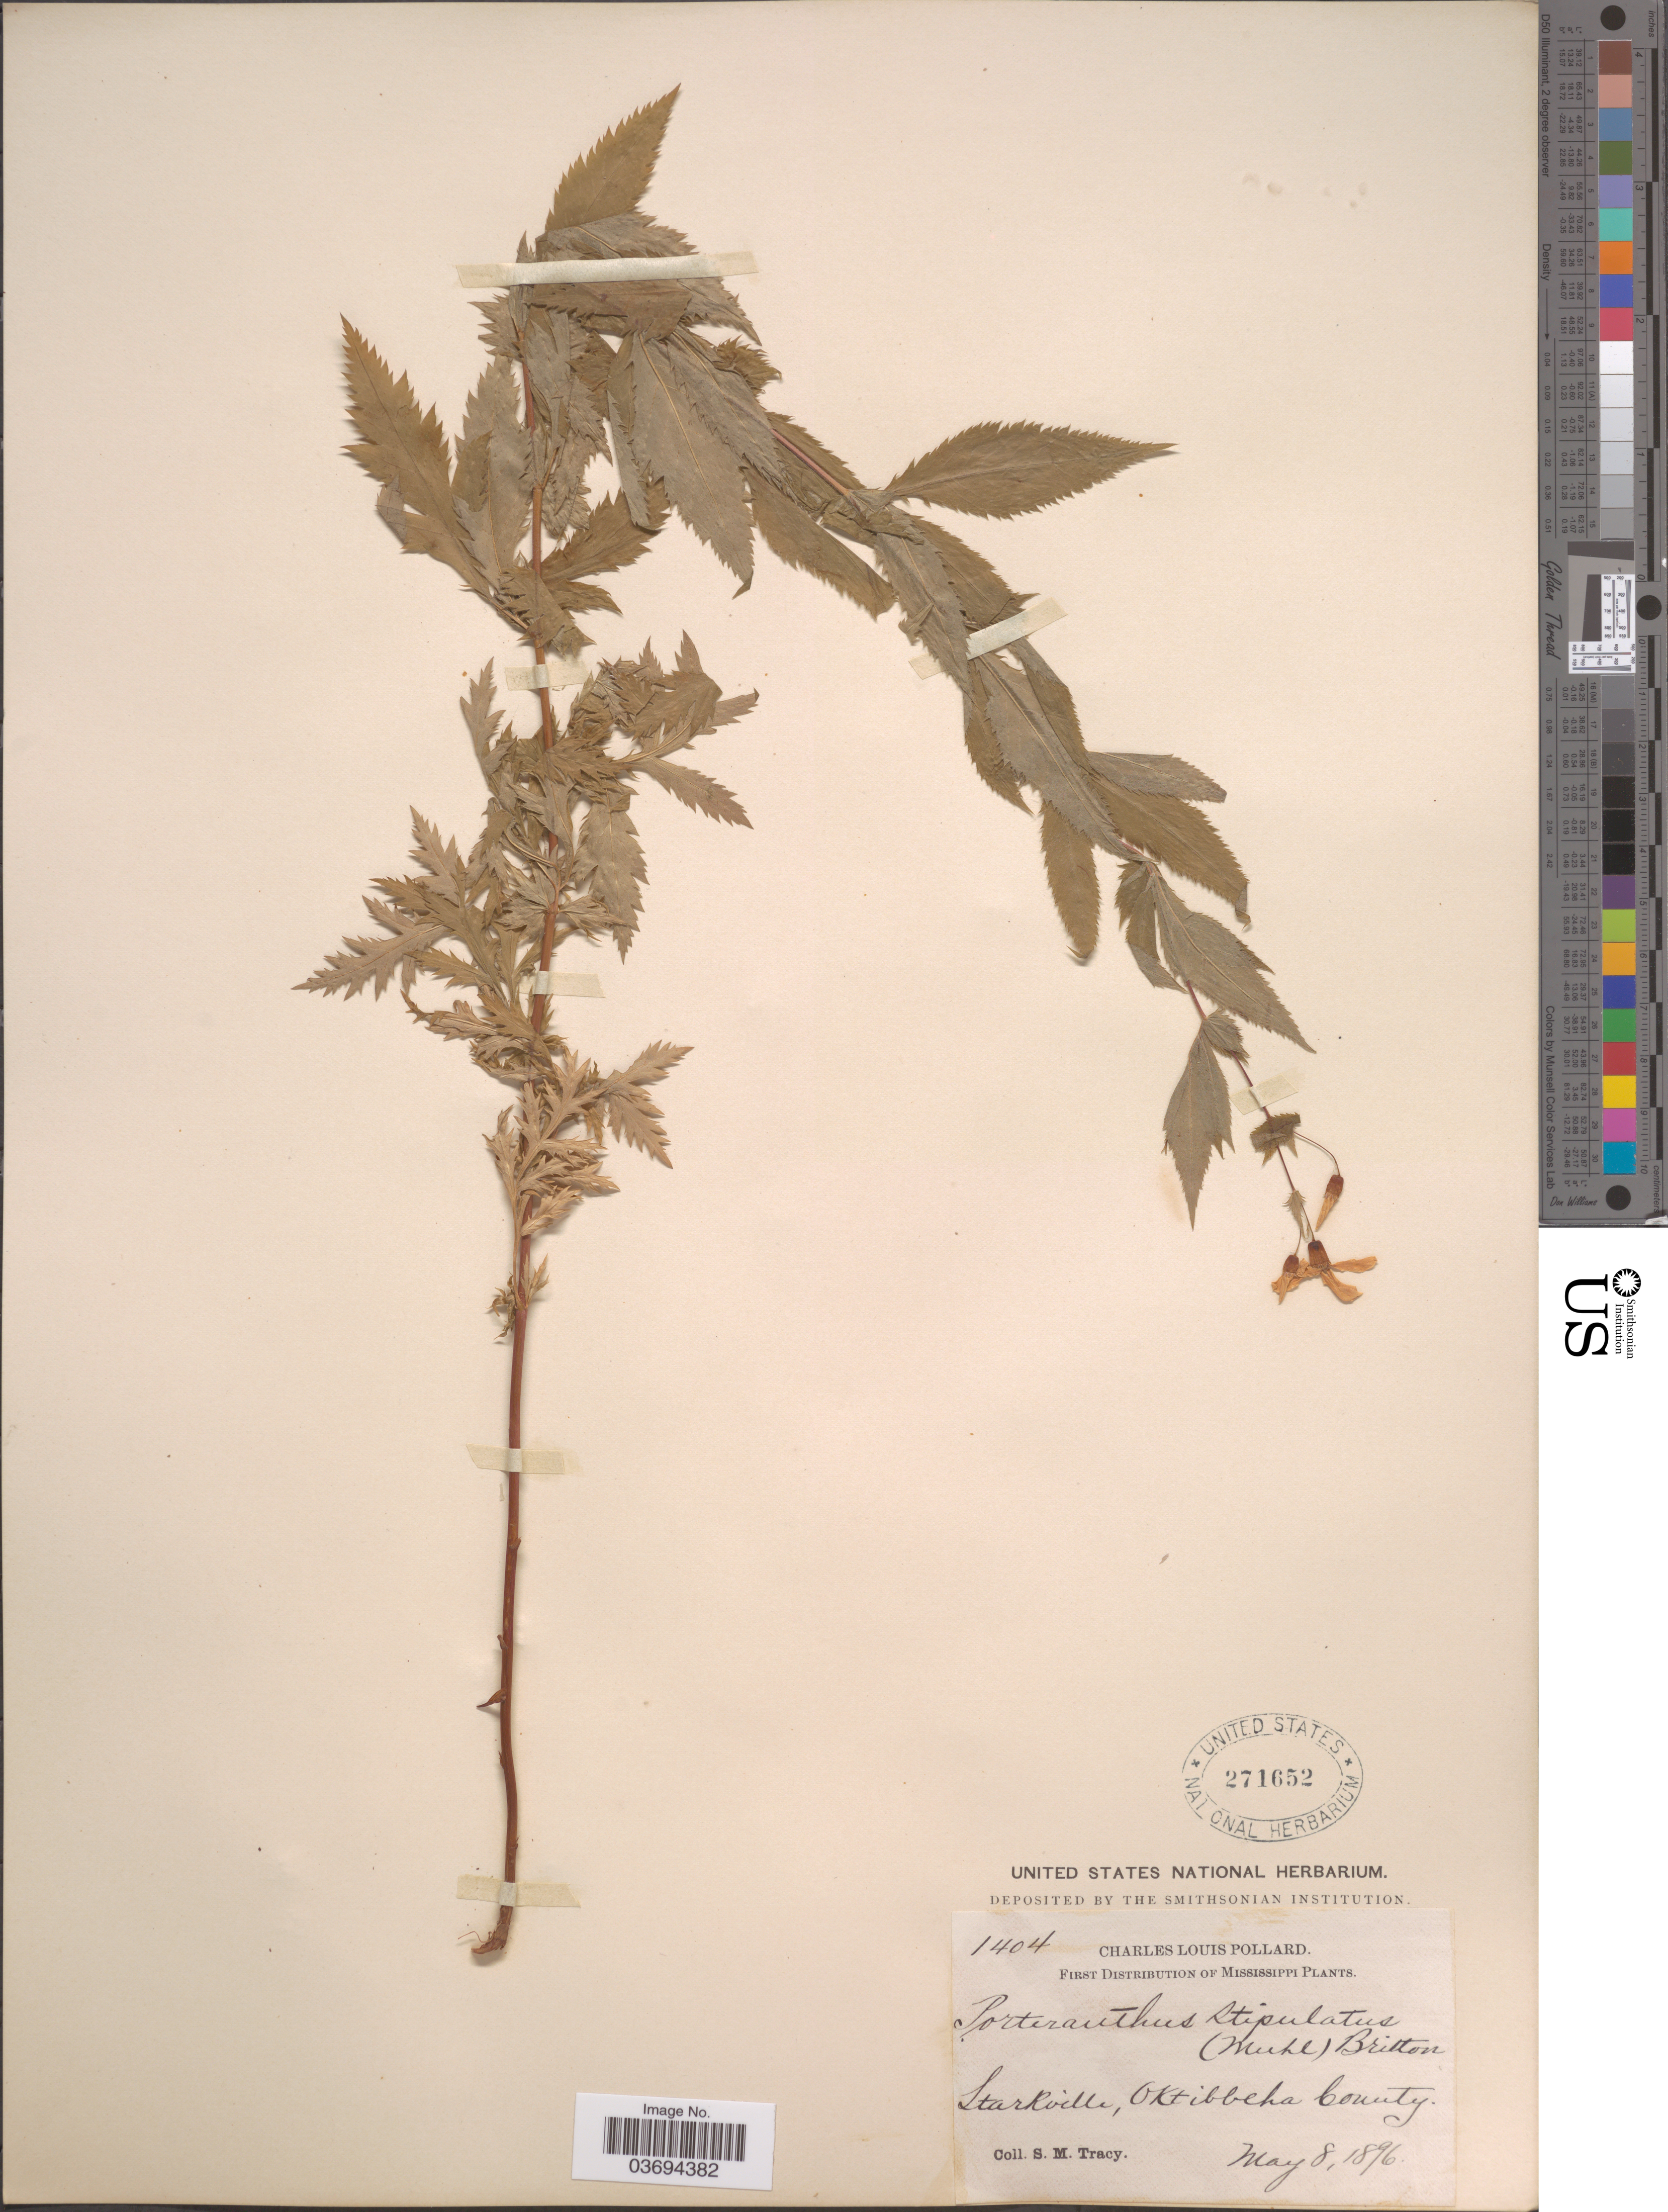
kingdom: Plantae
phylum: Tracheophyta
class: Magnoliopsida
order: Rosales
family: Rosaceae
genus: Gillenia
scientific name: Gillenia stipulata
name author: (Muhl. ex Willd.) Nutt.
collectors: S. M. Tracy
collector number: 1404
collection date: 1896-05-08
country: United States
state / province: Mississippi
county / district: Oktibbeha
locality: Starkville, Oktibbeha County.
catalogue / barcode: US 271652